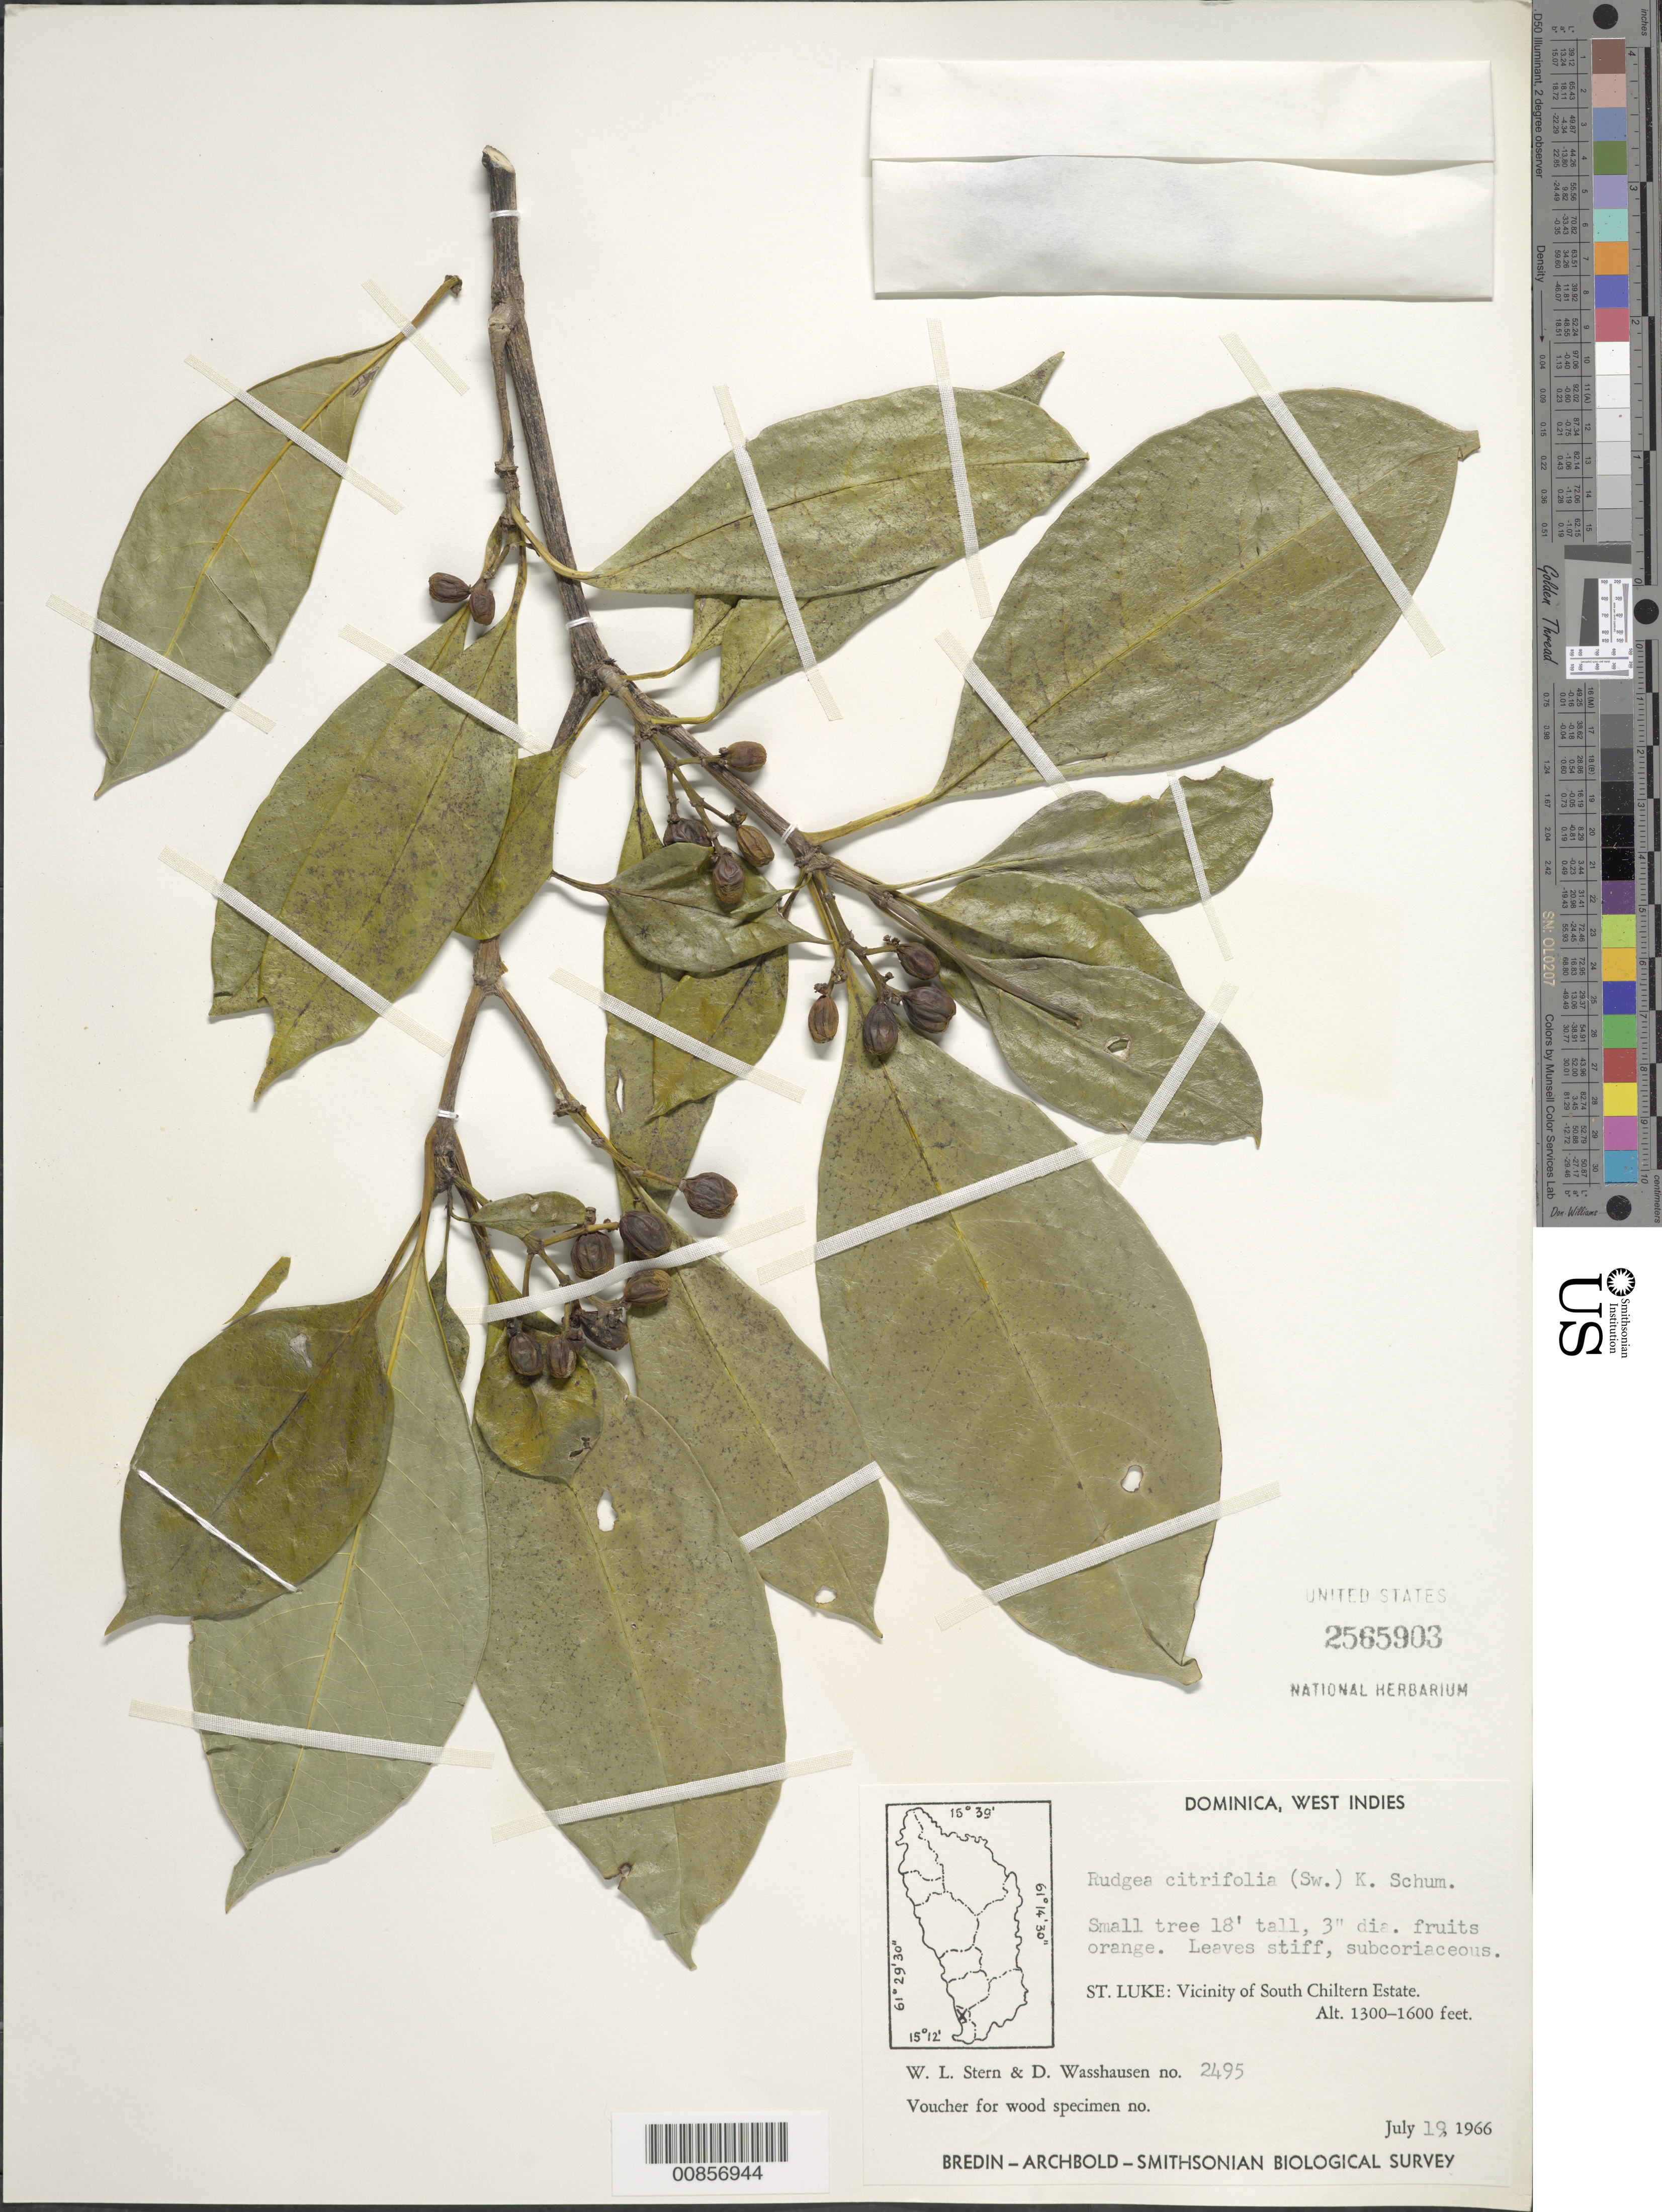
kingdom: Plantae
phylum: Tracheophyta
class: Magnoliopsida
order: Gentianales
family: Rubiaceae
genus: Rudgea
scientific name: Rudgea citrifolia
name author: (Sw.) K. Schum.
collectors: W. L. Stern & D. C. Wasshausen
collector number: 2495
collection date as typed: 19 Jul 1966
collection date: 1966-07-19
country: Dominica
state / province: St. Luke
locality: Vicinity of South Chiltern Estate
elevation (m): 396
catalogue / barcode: US 2565903